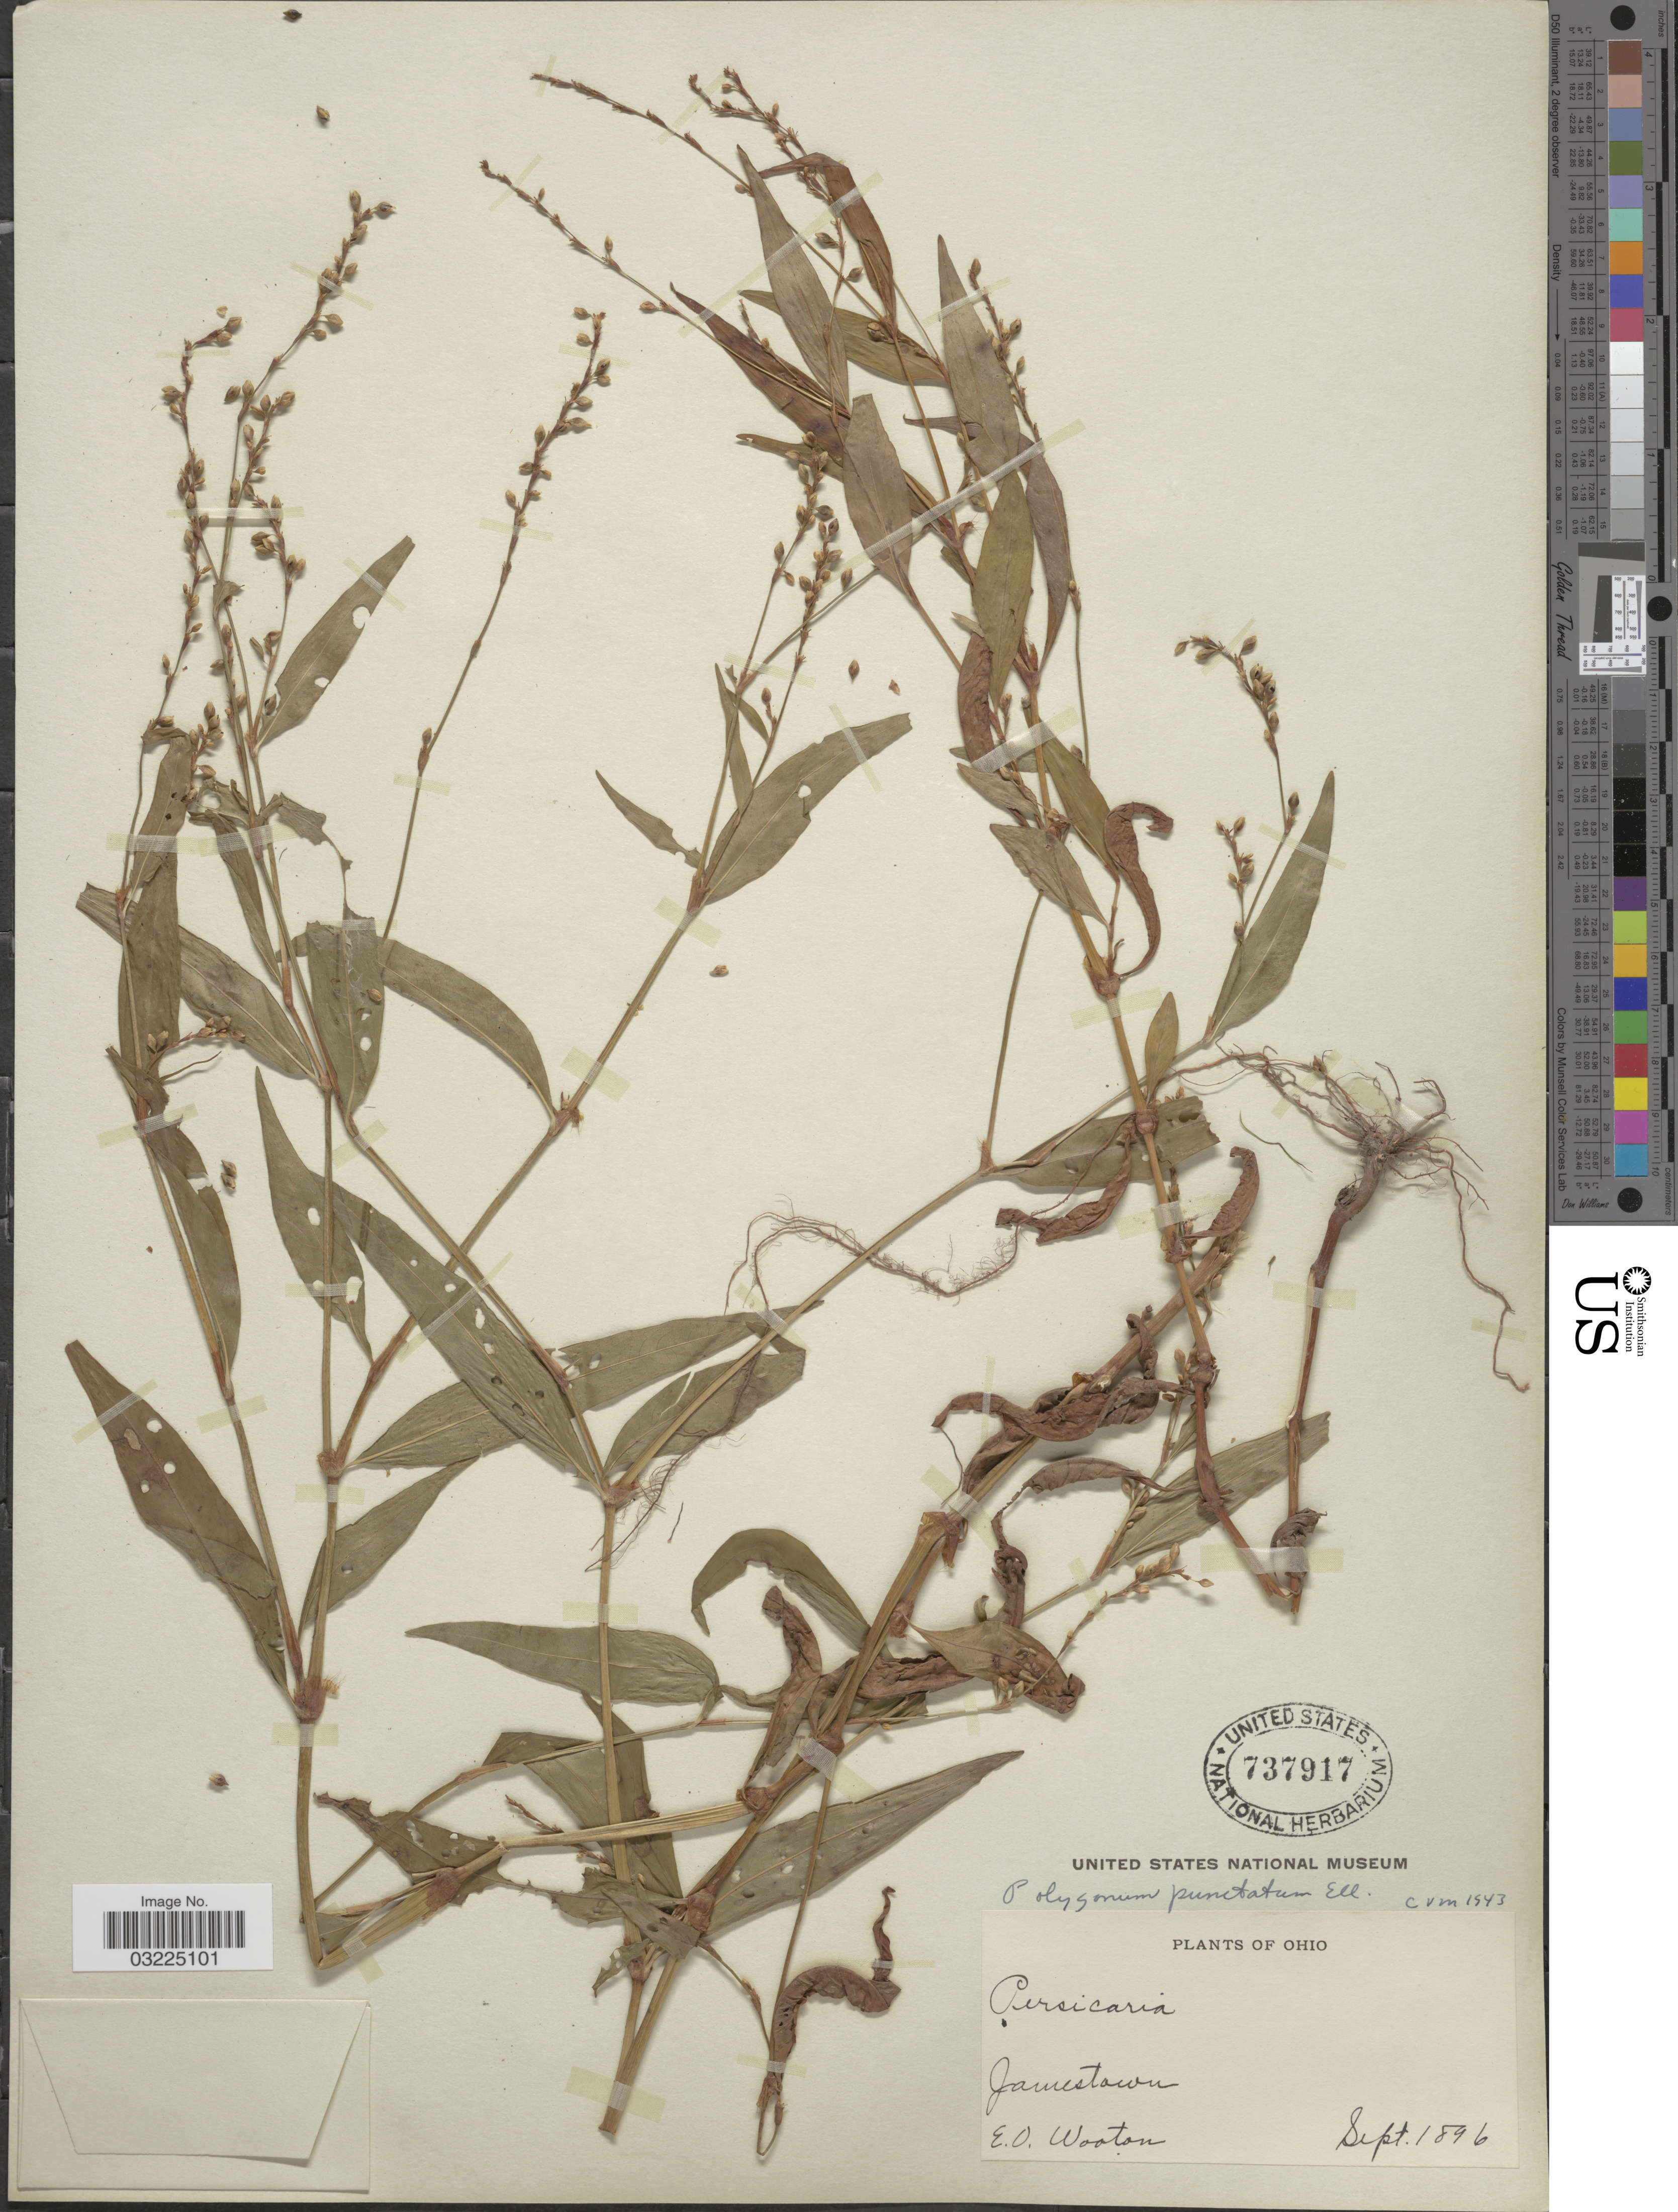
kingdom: Plantae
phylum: Tracheophyta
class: Magnoliopsida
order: Caryophyllales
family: Polygonaceae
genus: Persicaria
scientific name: Persicaria punctata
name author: (Elliott) Small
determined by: Atha, D. E.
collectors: E. O. Wooton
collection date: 1896-09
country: United States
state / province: Ohio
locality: Jamestown.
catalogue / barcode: US 737917